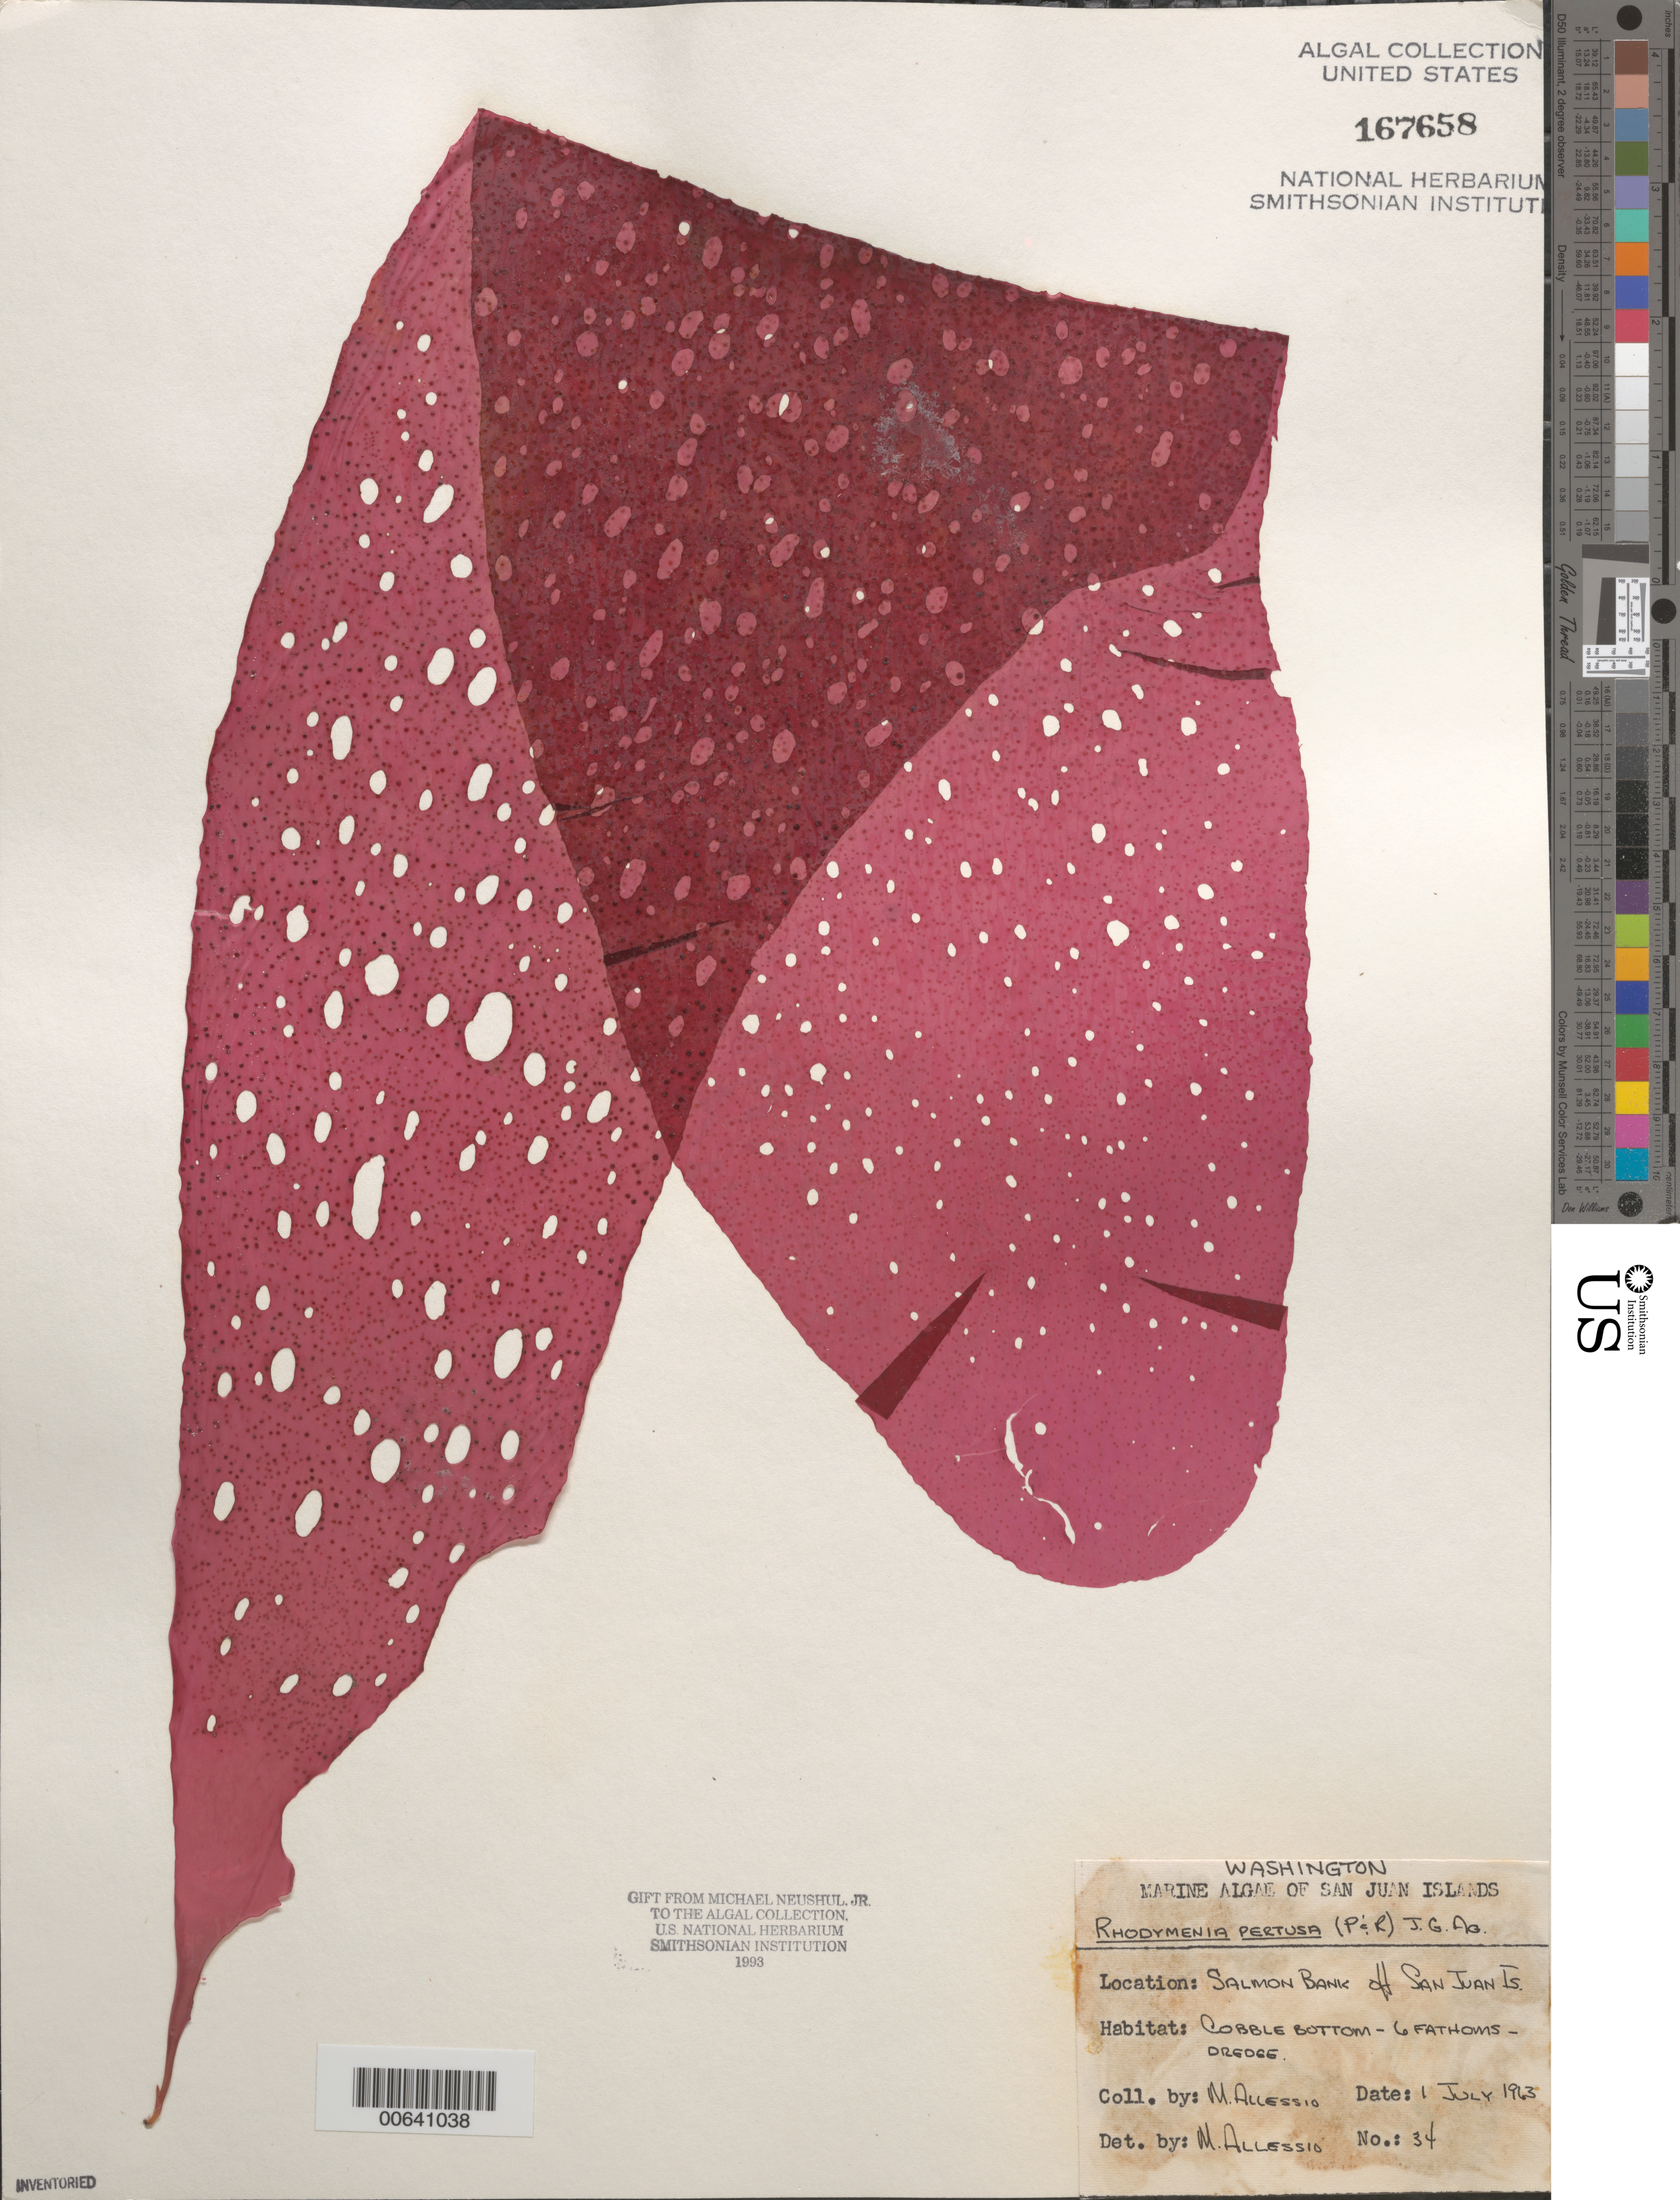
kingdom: Plantae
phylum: Rhodophyta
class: Florideophyceae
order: Rhodymeniales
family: Rhodymeniaceae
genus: Rhodymenia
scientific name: Rhodymenia pertusa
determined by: Allessio, M.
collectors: M. Allessio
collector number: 34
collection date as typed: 01 Jul 1963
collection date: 1963-07-01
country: United States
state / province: Washington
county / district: San Juan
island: San Juan Island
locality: Salmon Bank, off San Juan Island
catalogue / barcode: US 167658